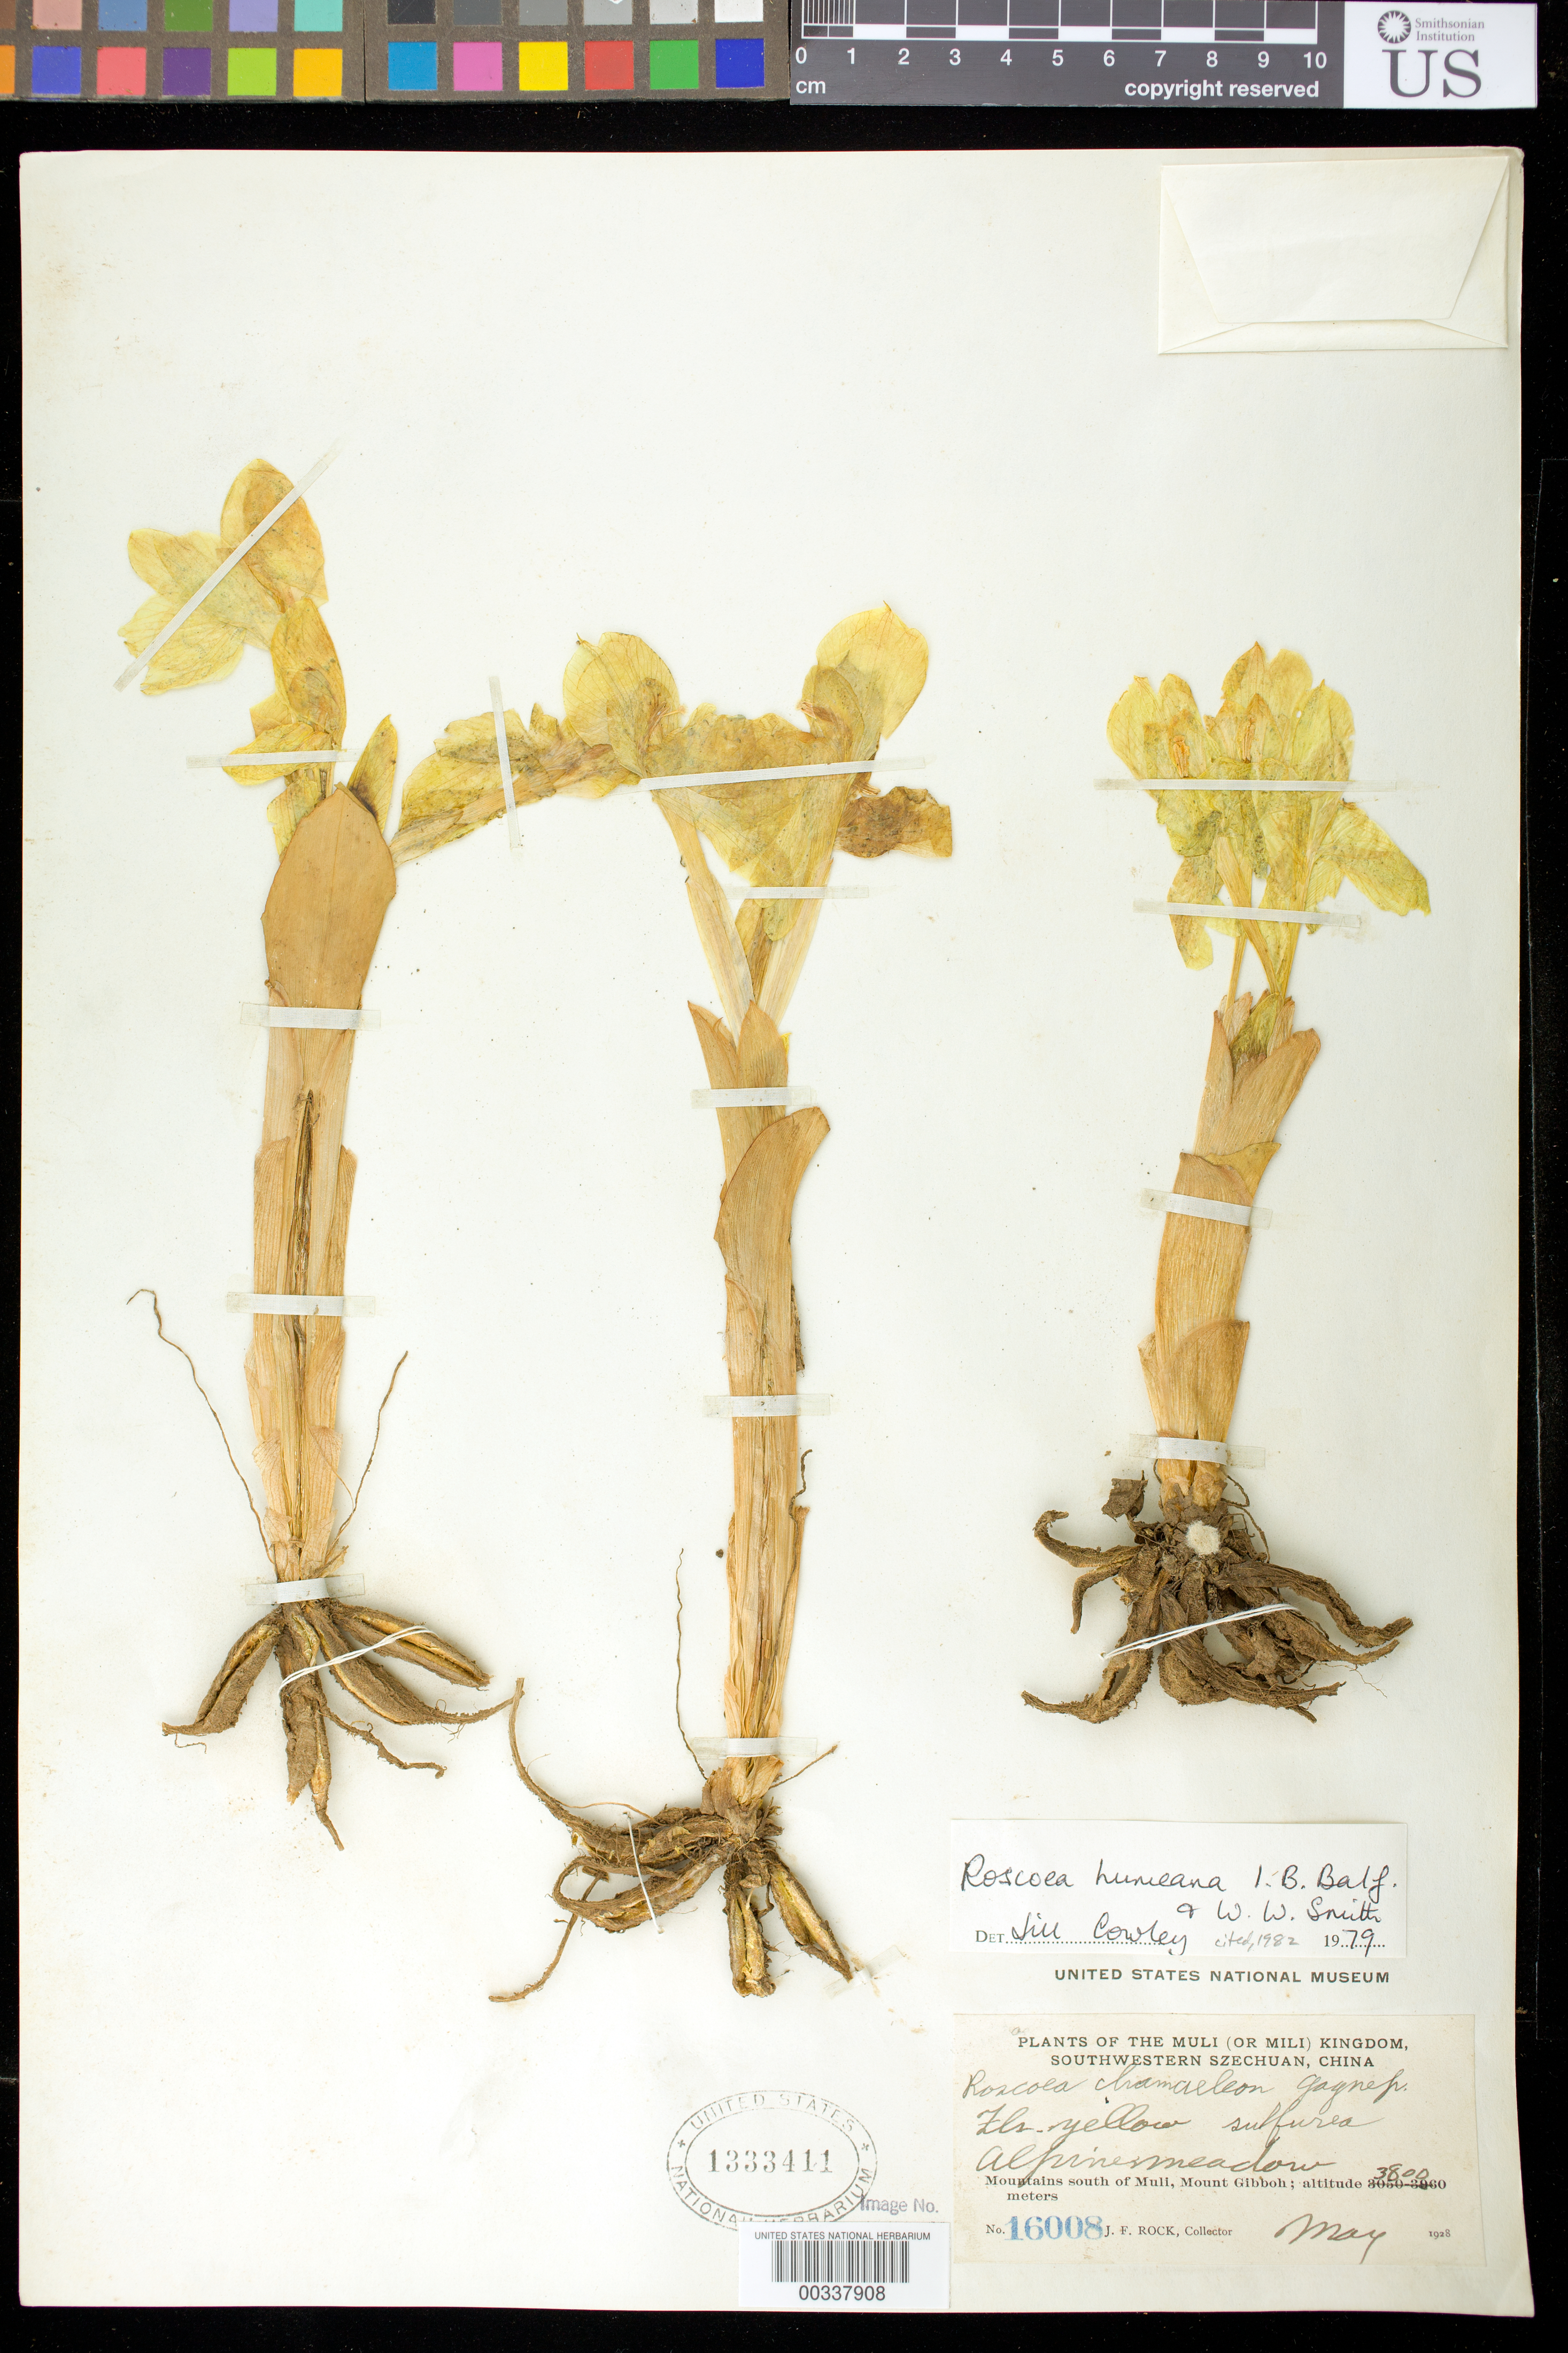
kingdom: Plantae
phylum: Tracheophyta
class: Liliopsida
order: Zingiberales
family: Zingiberaceae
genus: Roscoea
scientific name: Roscoea humeana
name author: Balf. f. & W.W. Sm.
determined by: Cowley, J.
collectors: J. F. Rock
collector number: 16008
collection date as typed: May 1928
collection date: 1928-05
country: China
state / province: Sichuan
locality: Plants of the muli (or mili) kingdom, southwestern szechuan, mountains s of muli, mount gibboh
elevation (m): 3800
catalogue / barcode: US 1333411